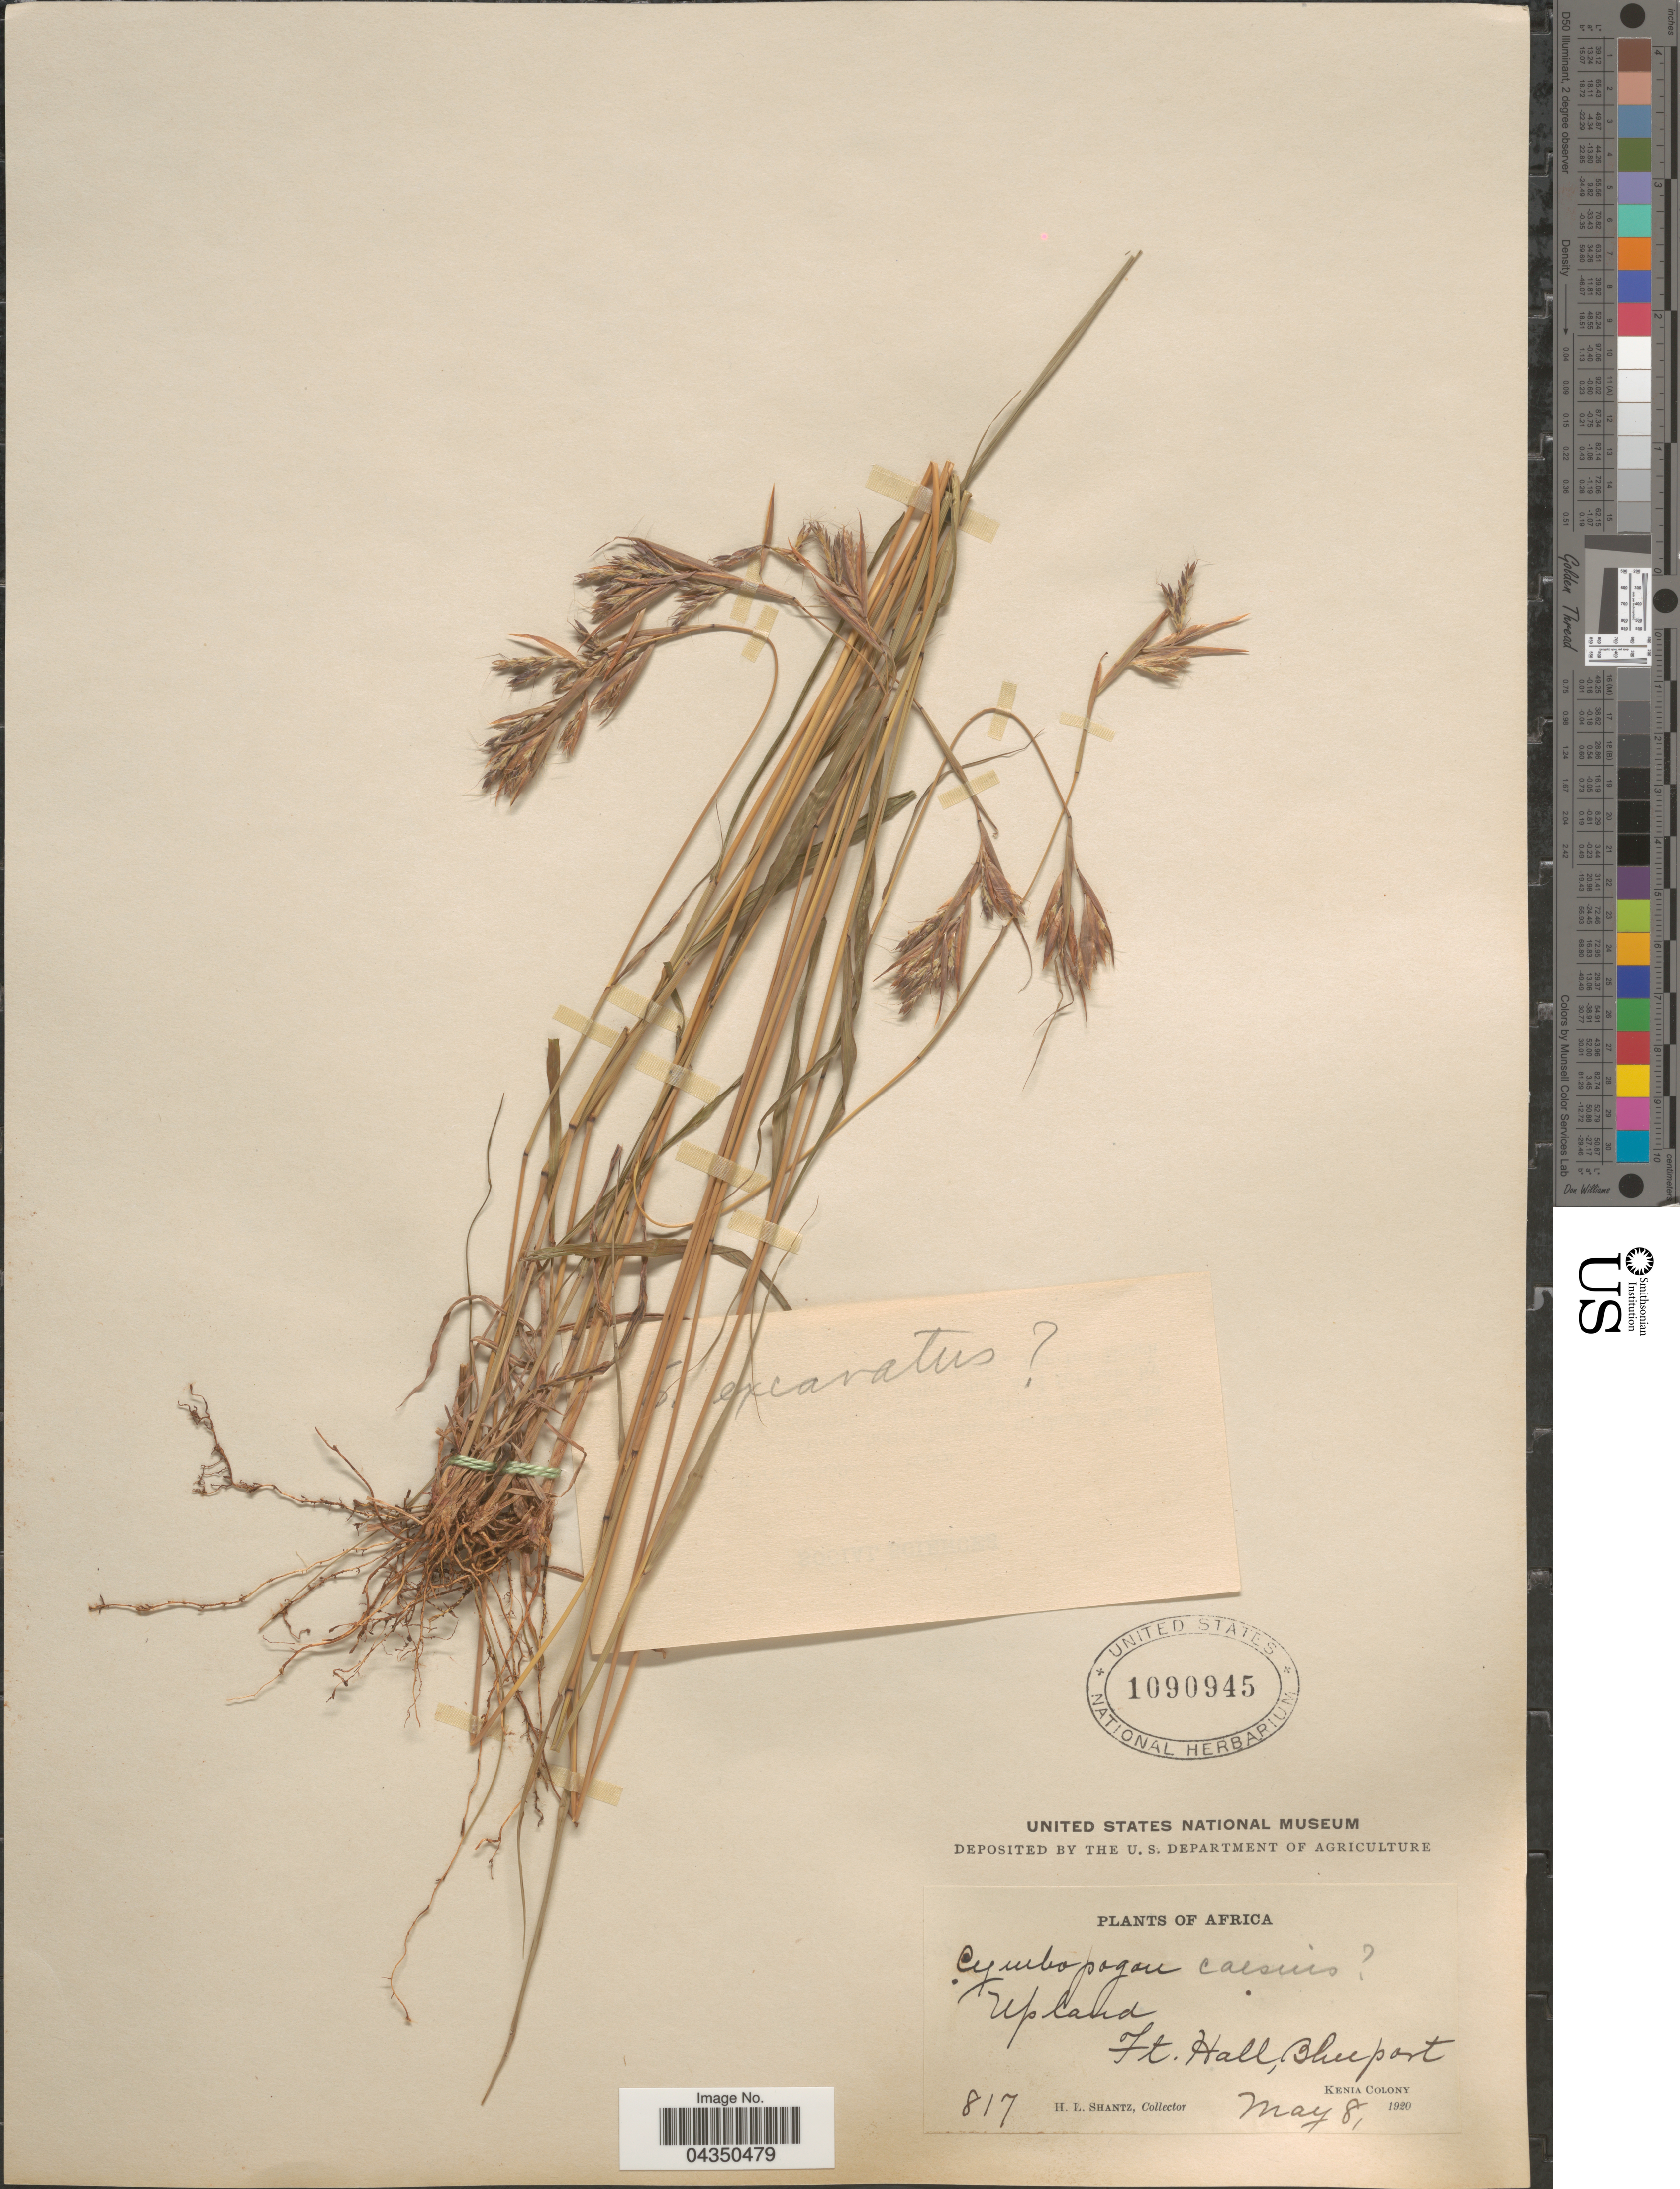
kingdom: Plantae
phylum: Tracheophyta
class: Liliopsida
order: Poales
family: Poaceae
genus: Cymbopogon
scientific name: Cymbopogon caesius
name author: (Nees ex Hook. & Arn.) Stapf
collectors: H. Shantz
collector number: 817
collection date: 1920-05-08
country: Kenya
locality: Upland. Ft. Hall, Blueport. Kenia Colony.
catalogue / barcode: US 1090945